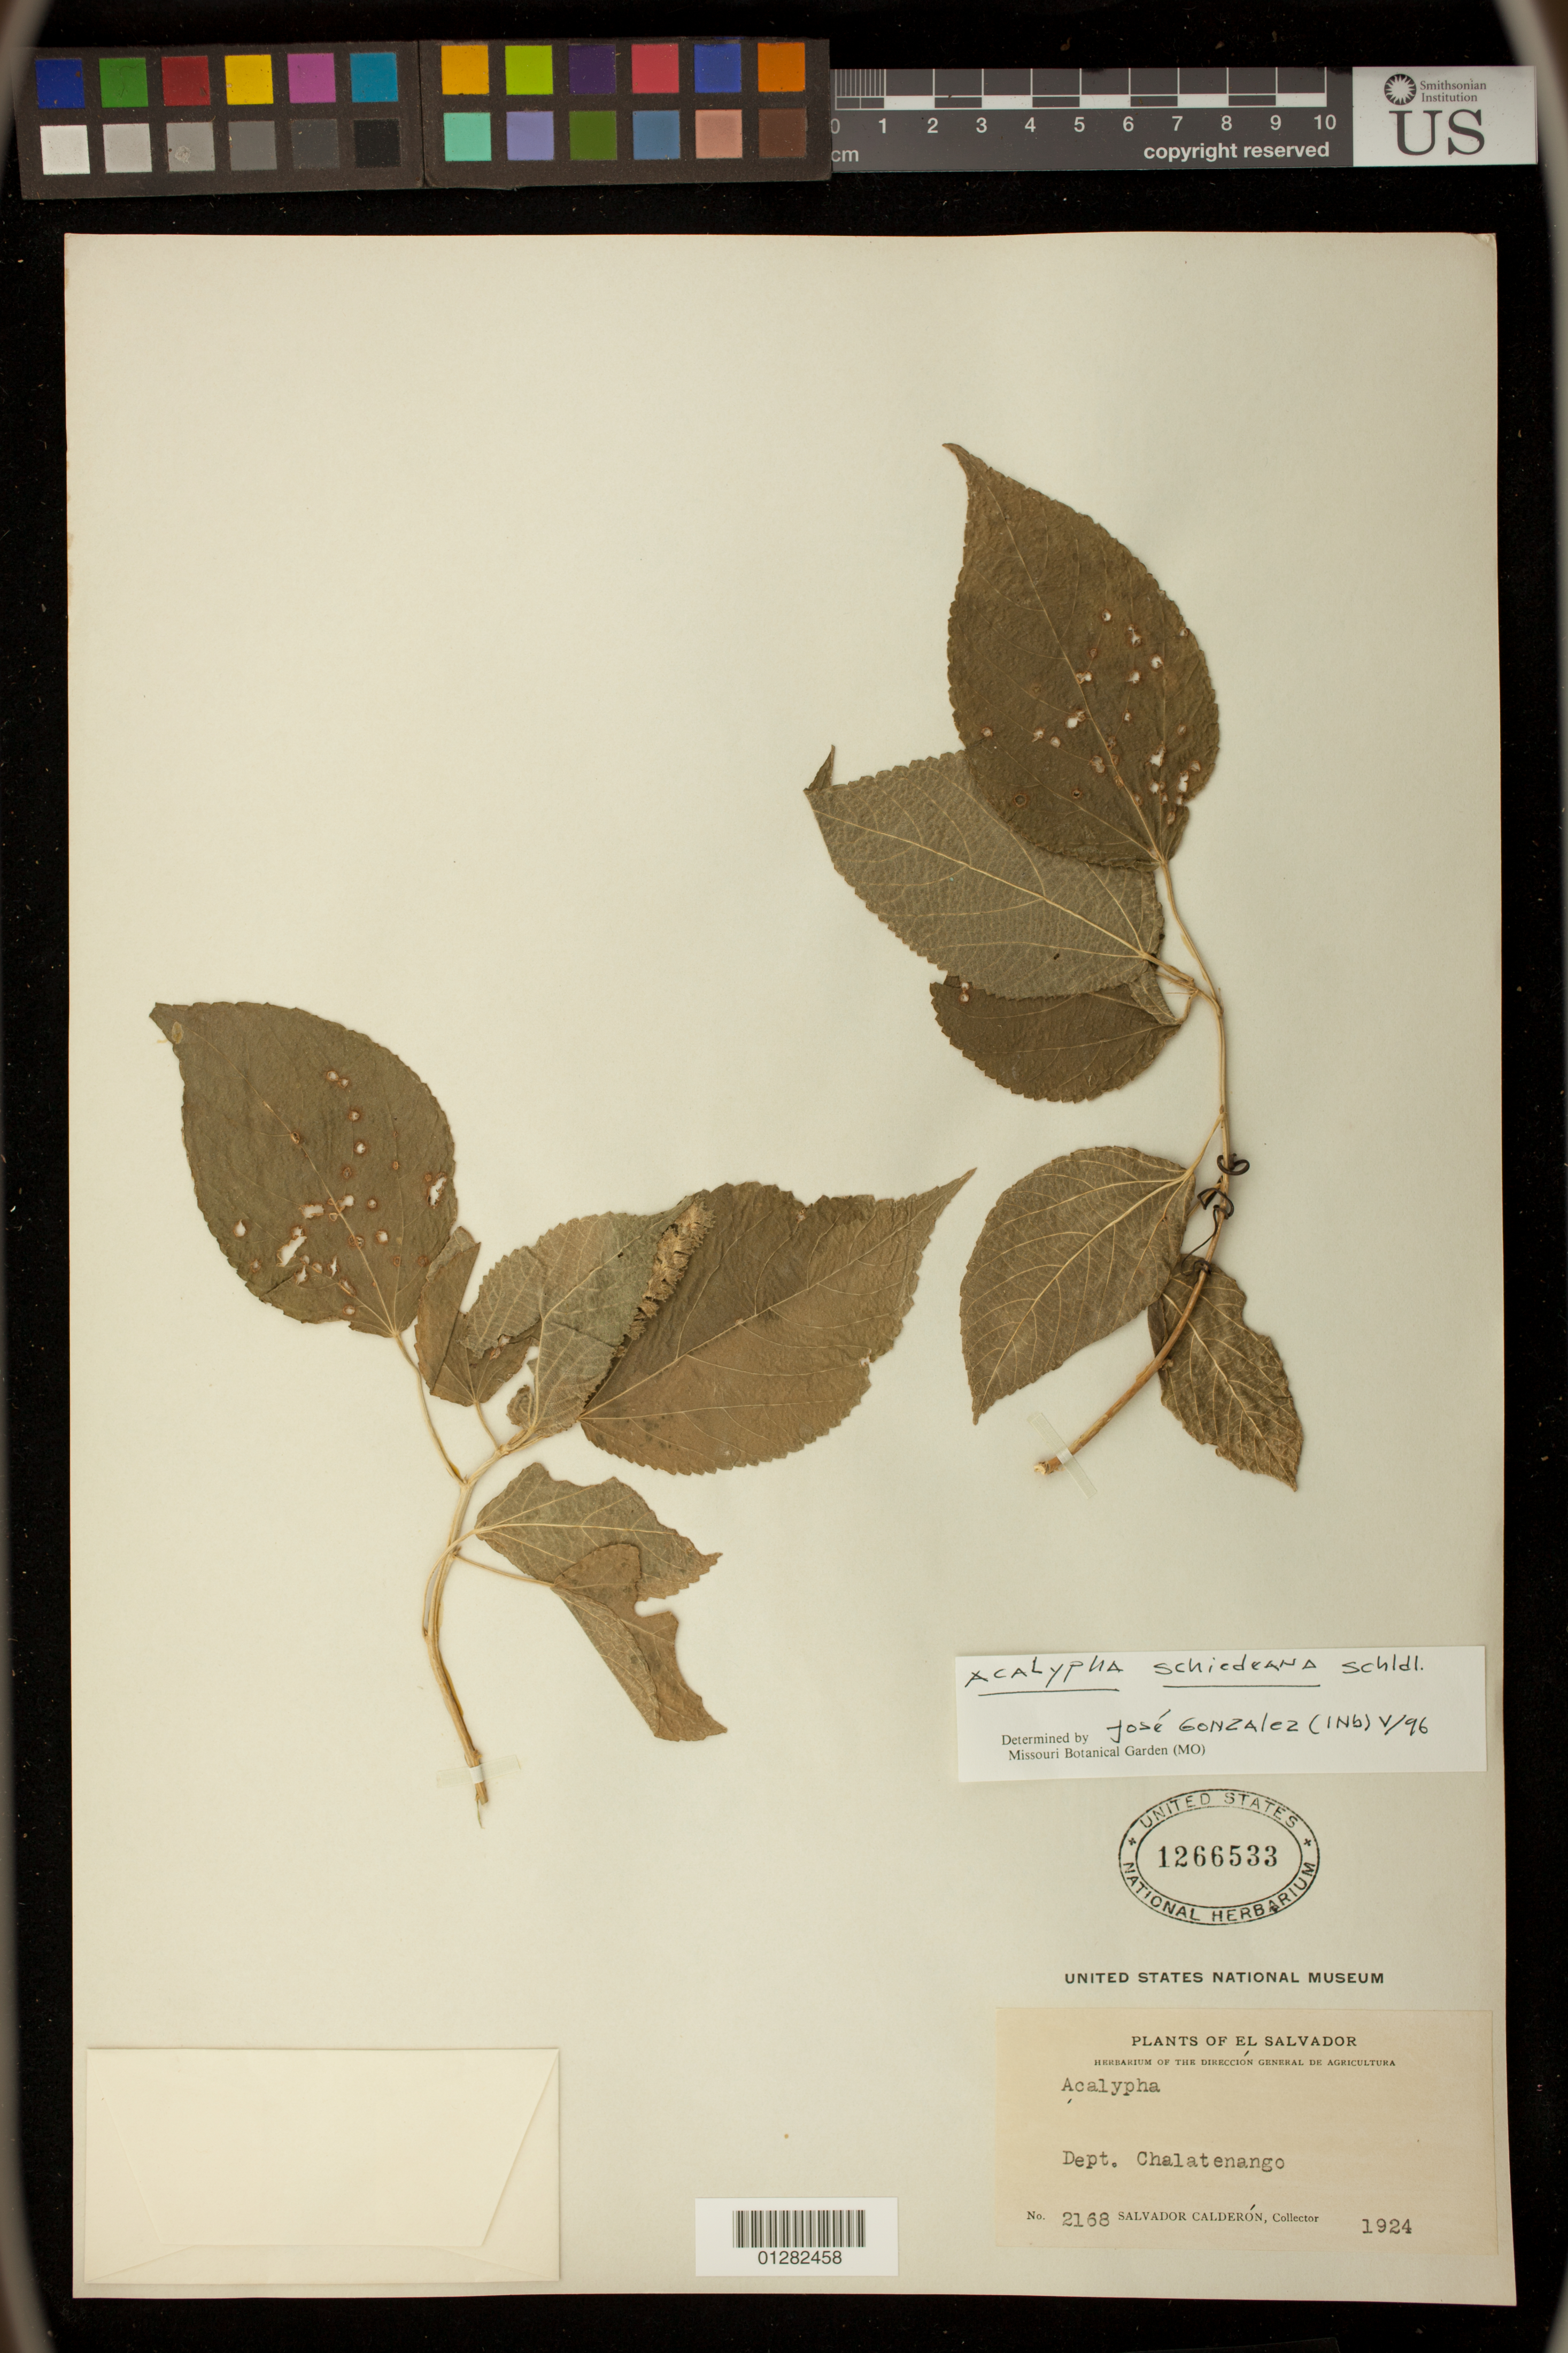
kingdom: Plantae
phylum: Tracheophyta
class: Magnoliopsida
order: Malpighiales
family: Euphorbiaceae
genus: Acalypha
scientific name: Acalypha schiedeana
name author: Schltdl.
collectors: J. T. Howell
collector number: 2168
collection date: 1924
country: El Salvador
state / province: Chalatenango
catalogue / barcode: US 1266533